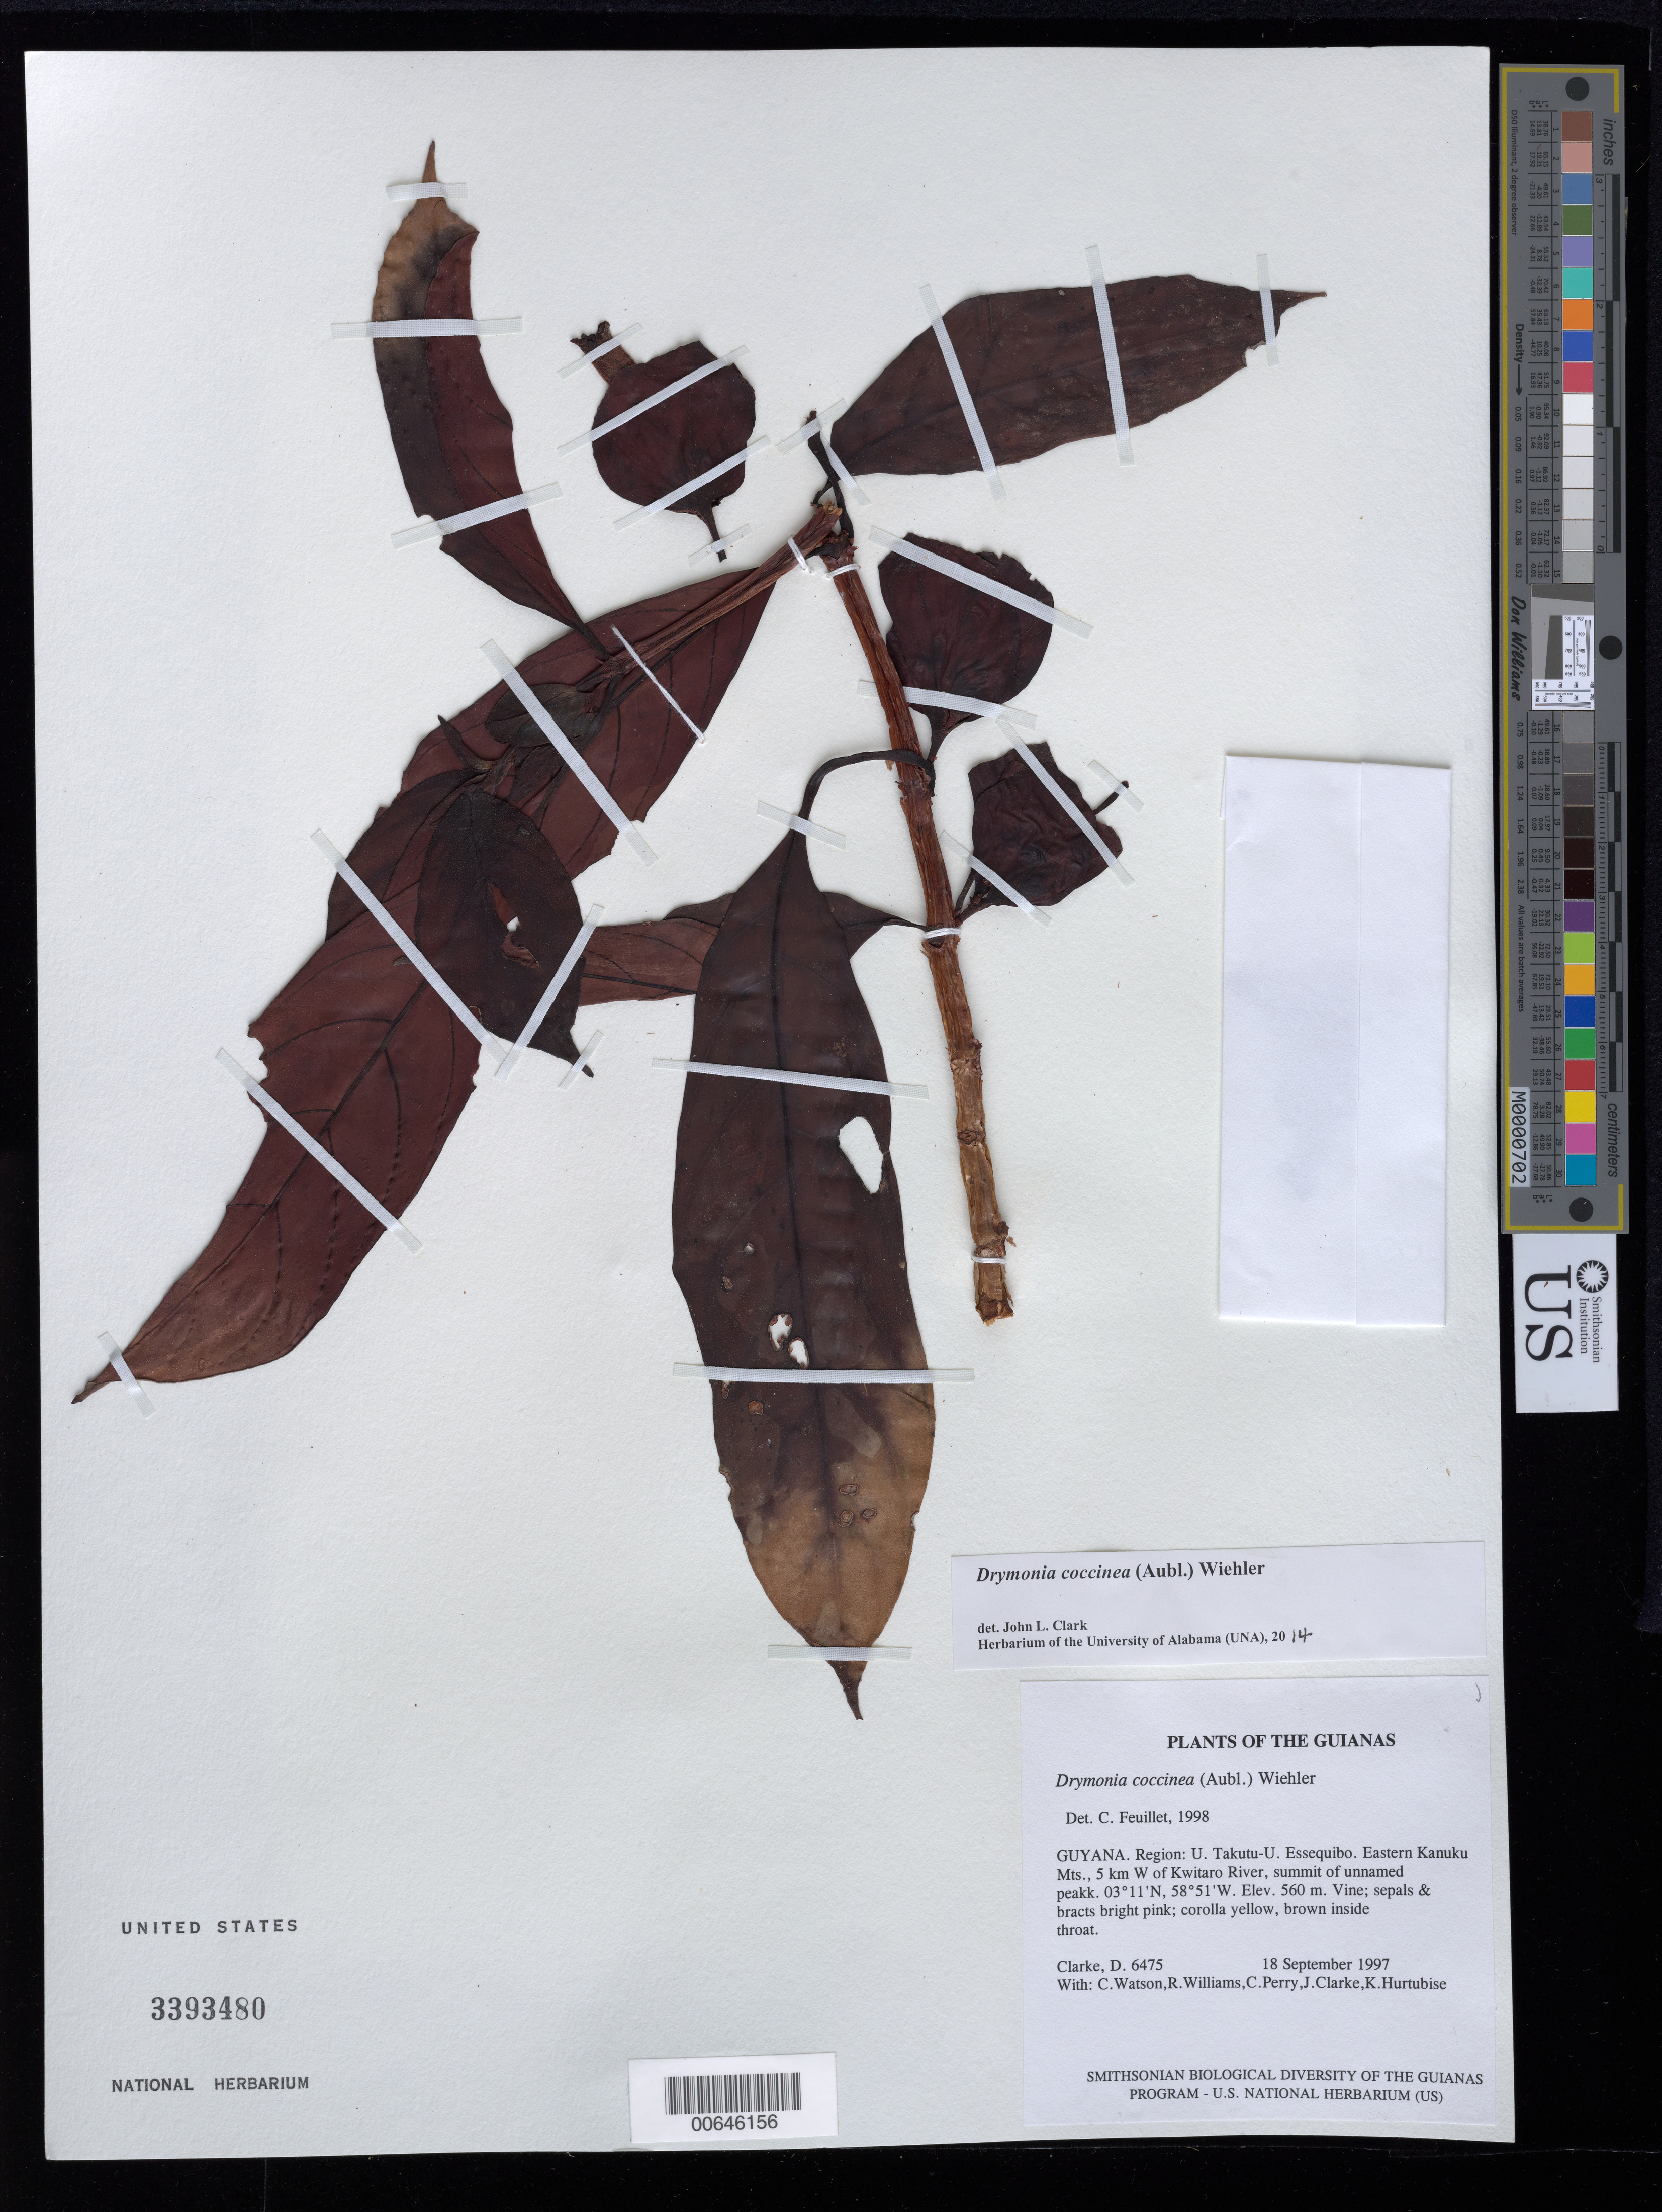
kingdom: Plantae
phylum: Tracheophyta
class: Magnoliopsida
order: Lamiales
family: Gesneriaceae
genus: Drymonia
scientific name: Drymonia coccinea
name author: (Aubl.) Wiehler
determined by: Feuillet, C.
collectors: H. D. Clarke, C. Watson, R. Williams, C. Perry, J. Clarke & K. Hurtubise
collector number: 6475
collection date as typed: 18 Sep 1997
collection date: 1997-09-18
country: Guyana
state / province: U. Takutu-U. Essequibo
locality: Eastern Kanuku Mts., 5 km W of Kwitaro River, summit of unnamed peak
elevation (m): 560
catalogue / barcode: US 3393480